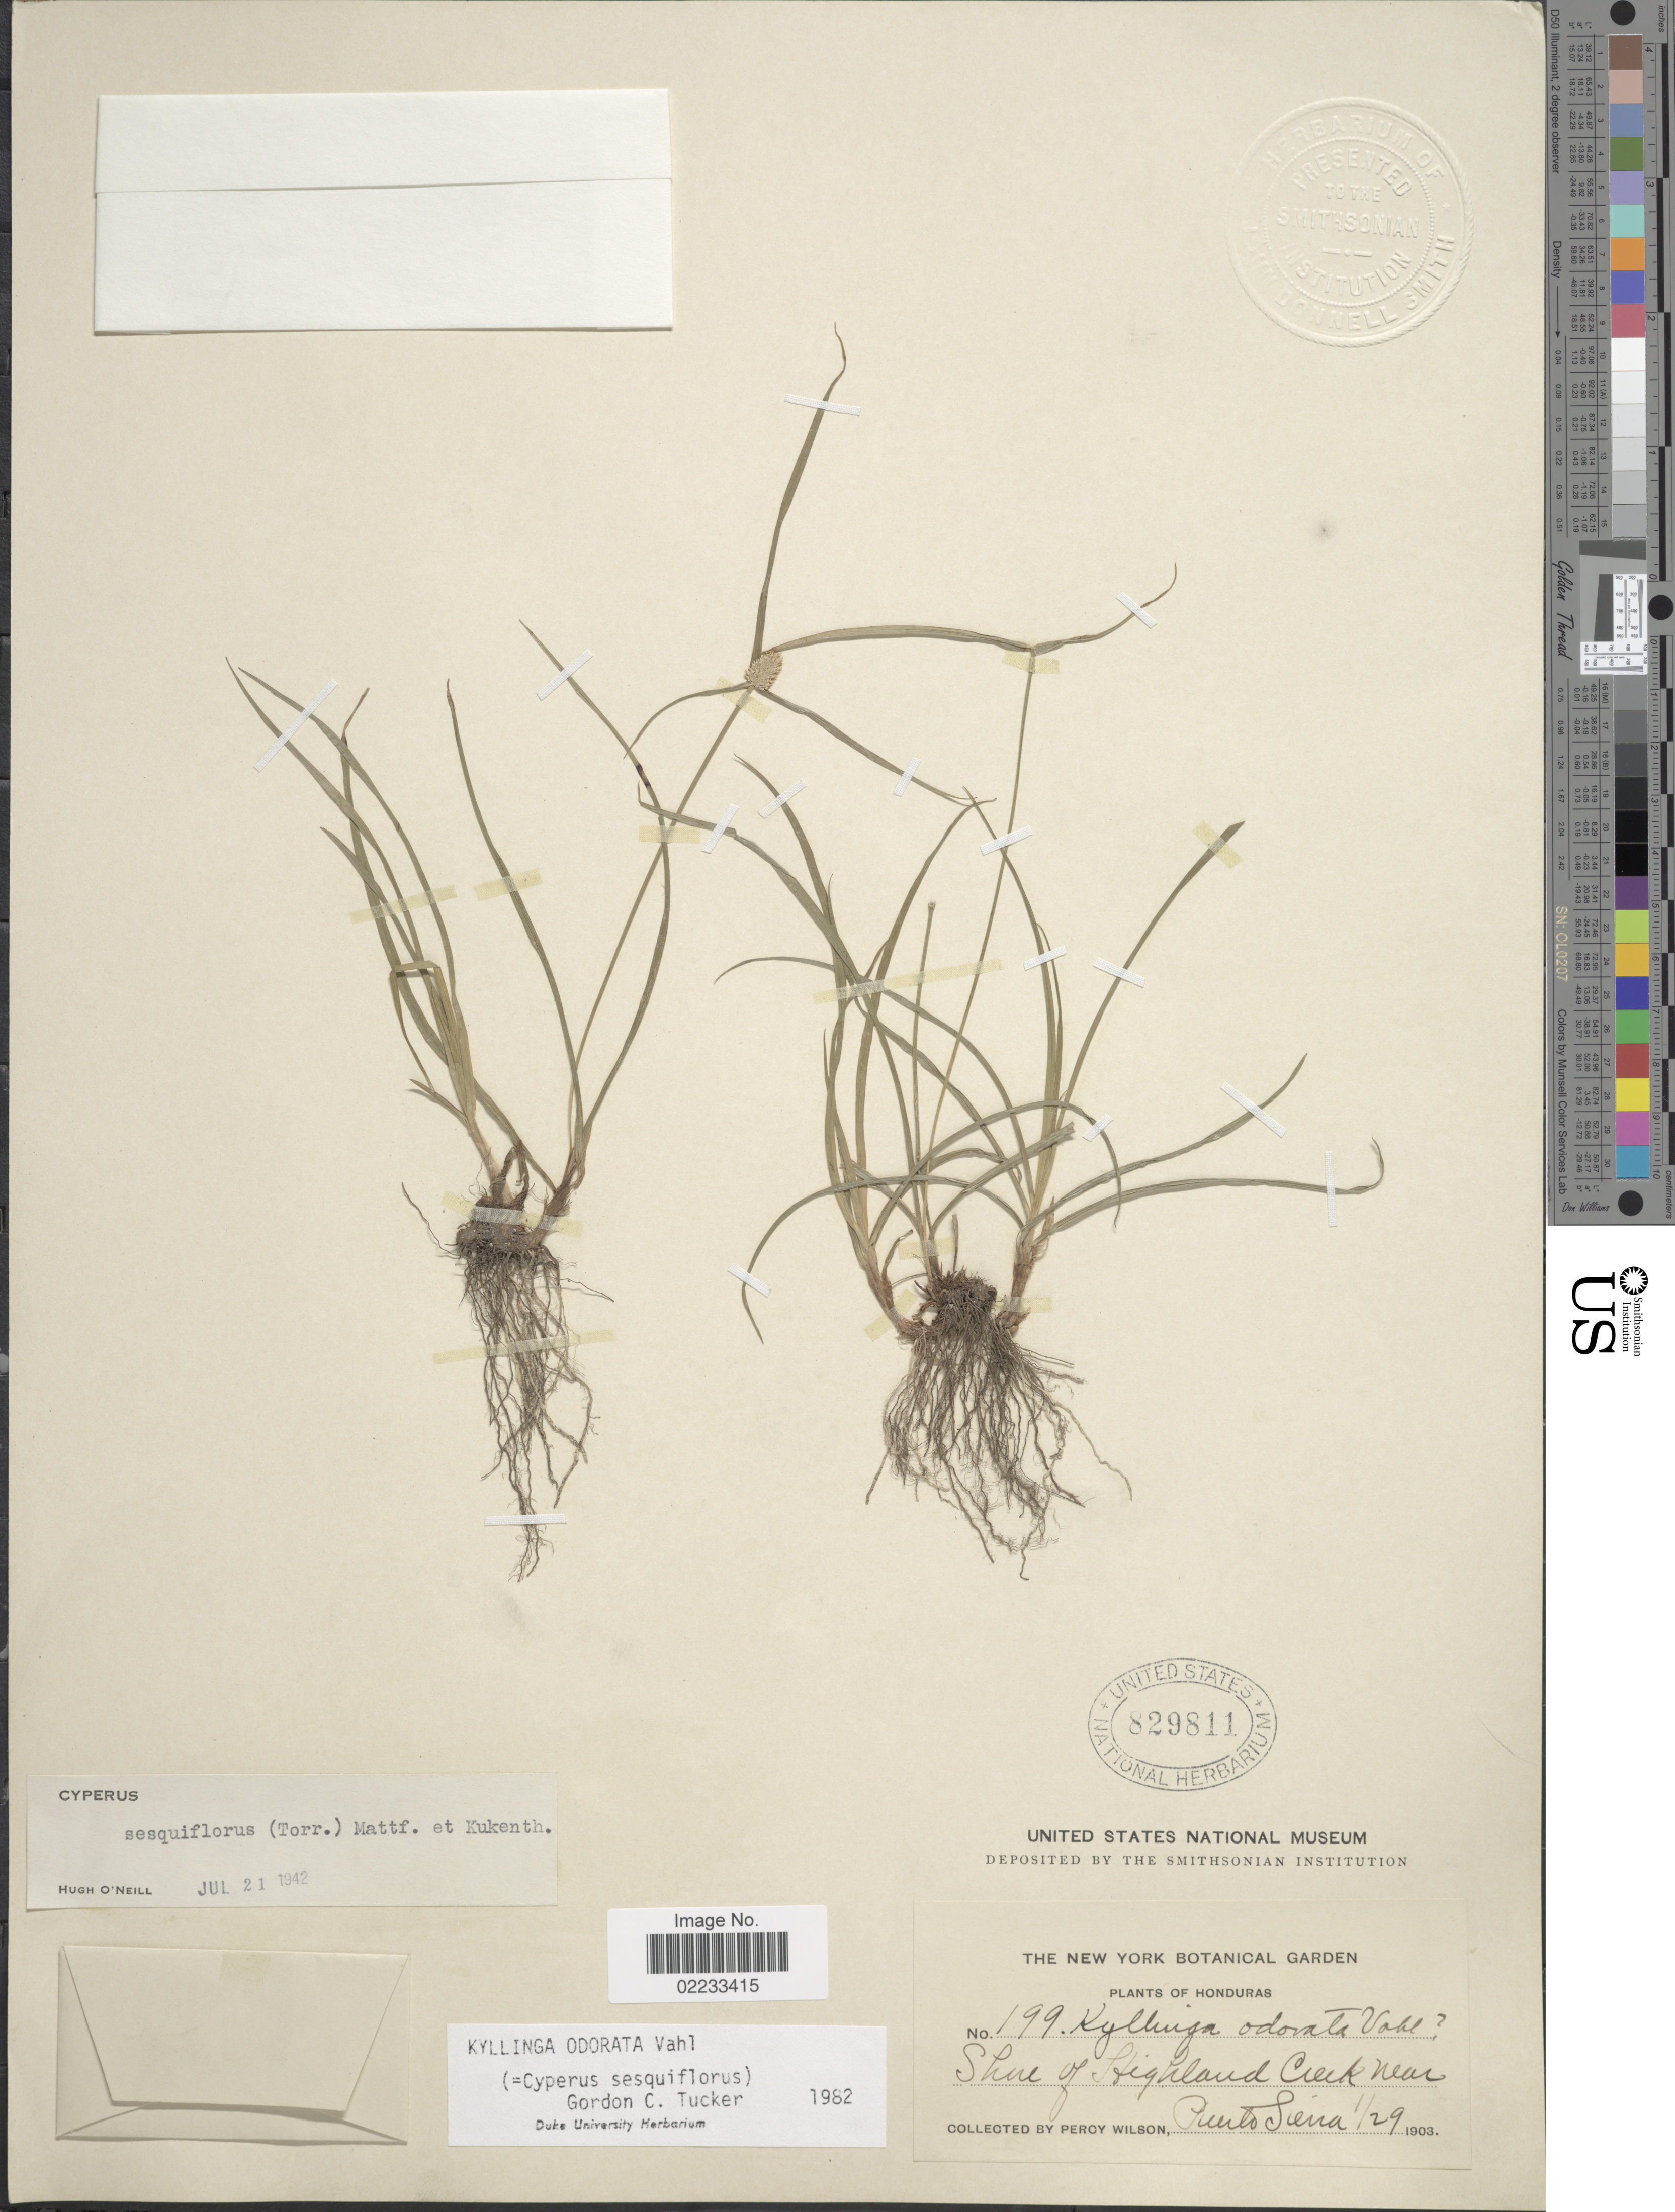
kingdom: Plantae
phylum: Tracheophyta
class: Liliopsida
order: Poales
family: Cyperaceae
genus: Cyperus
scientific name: Cyperus sesquiflorus subsp. sesquiflorus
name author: (Torr.) Mattf. & Kük.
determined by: Strong, M. T., (US), Smithsonian Institution - National Museum of Natural History (UNITED STATES)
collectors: P. Wilson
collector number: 199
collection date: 1903-01-29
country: Honduras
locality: Shire of Highland Creek near Puerto Sierra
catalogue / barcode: US 829811